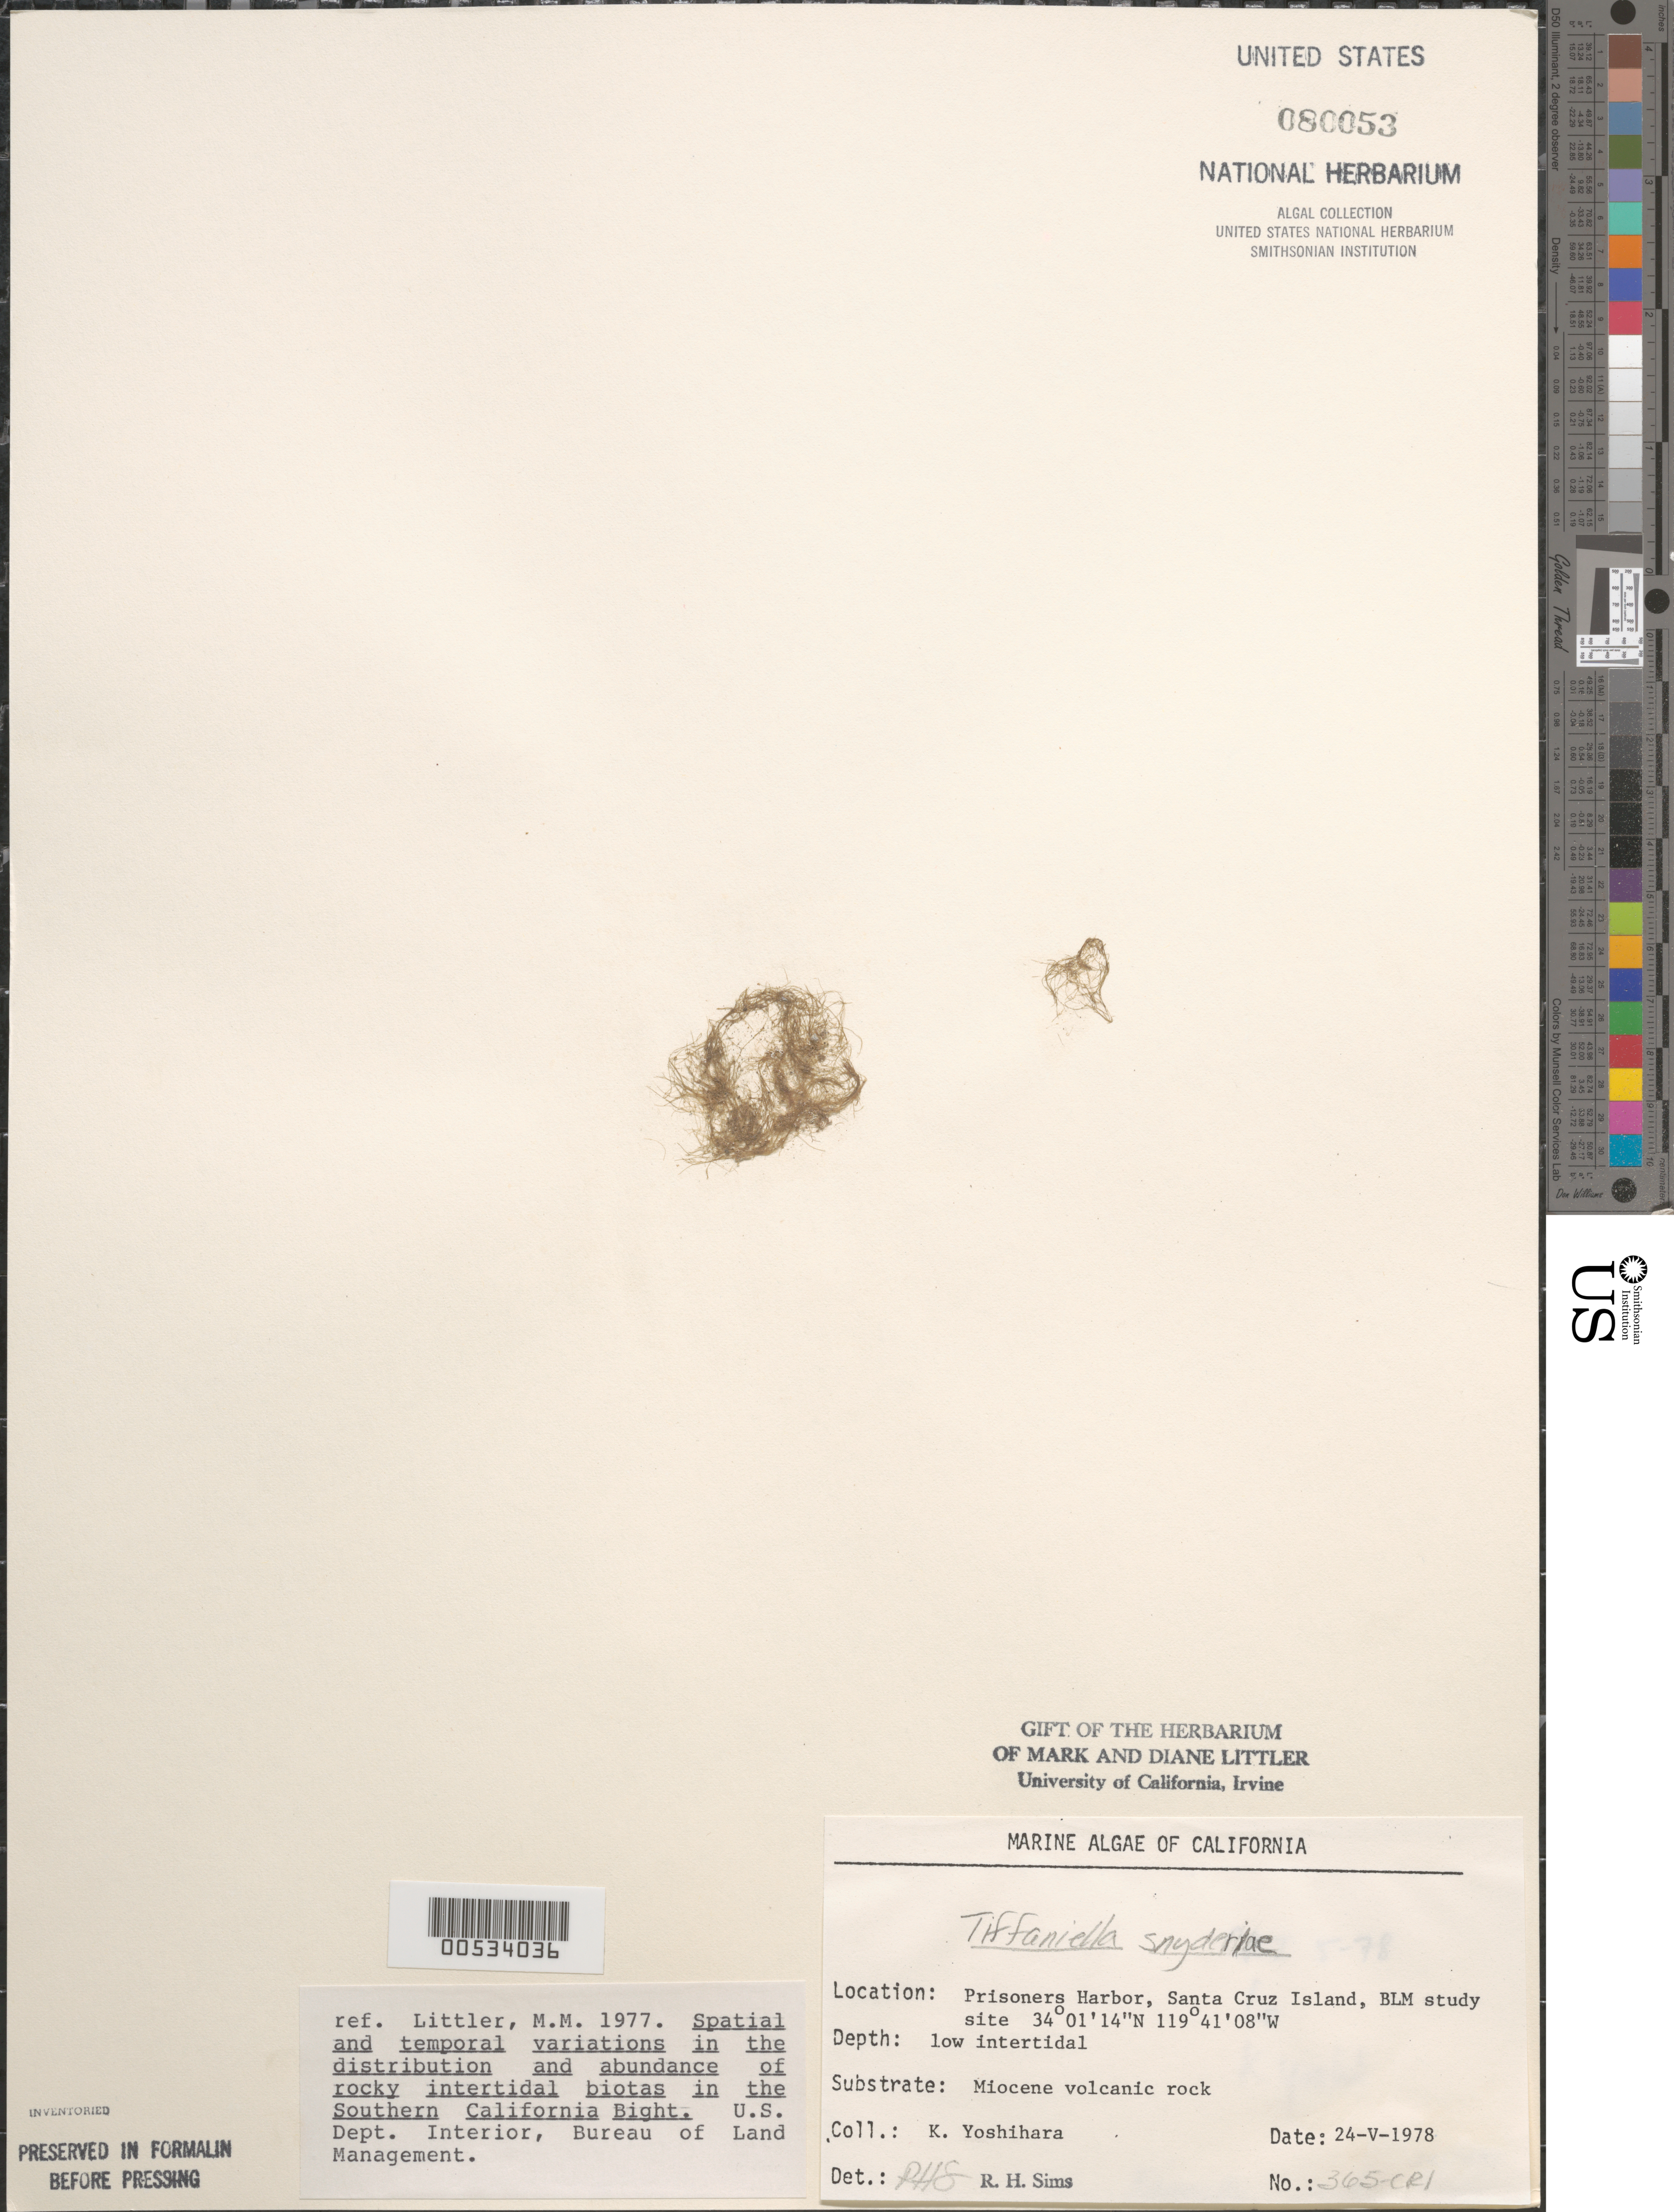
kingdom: Plantae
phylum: Rhodophyta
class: Florideophyceae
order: Ceramiales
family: Wrangeliaceae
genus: Tiffaniella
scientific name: Tiffaniella snyderae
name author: (Farl.) I.A. Abbott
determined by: Sims, Robert H.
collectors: K. Yoshihara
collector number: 365-cri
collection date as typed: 24 May 1978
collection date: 1978-05-24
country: United States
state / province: California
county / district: Santa Barbara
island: Santa Cruz Island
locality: Prisoners Harbor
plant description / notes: BLM-SOCALBIGHT Rocky Intertidal Survey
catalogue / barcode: US 80053